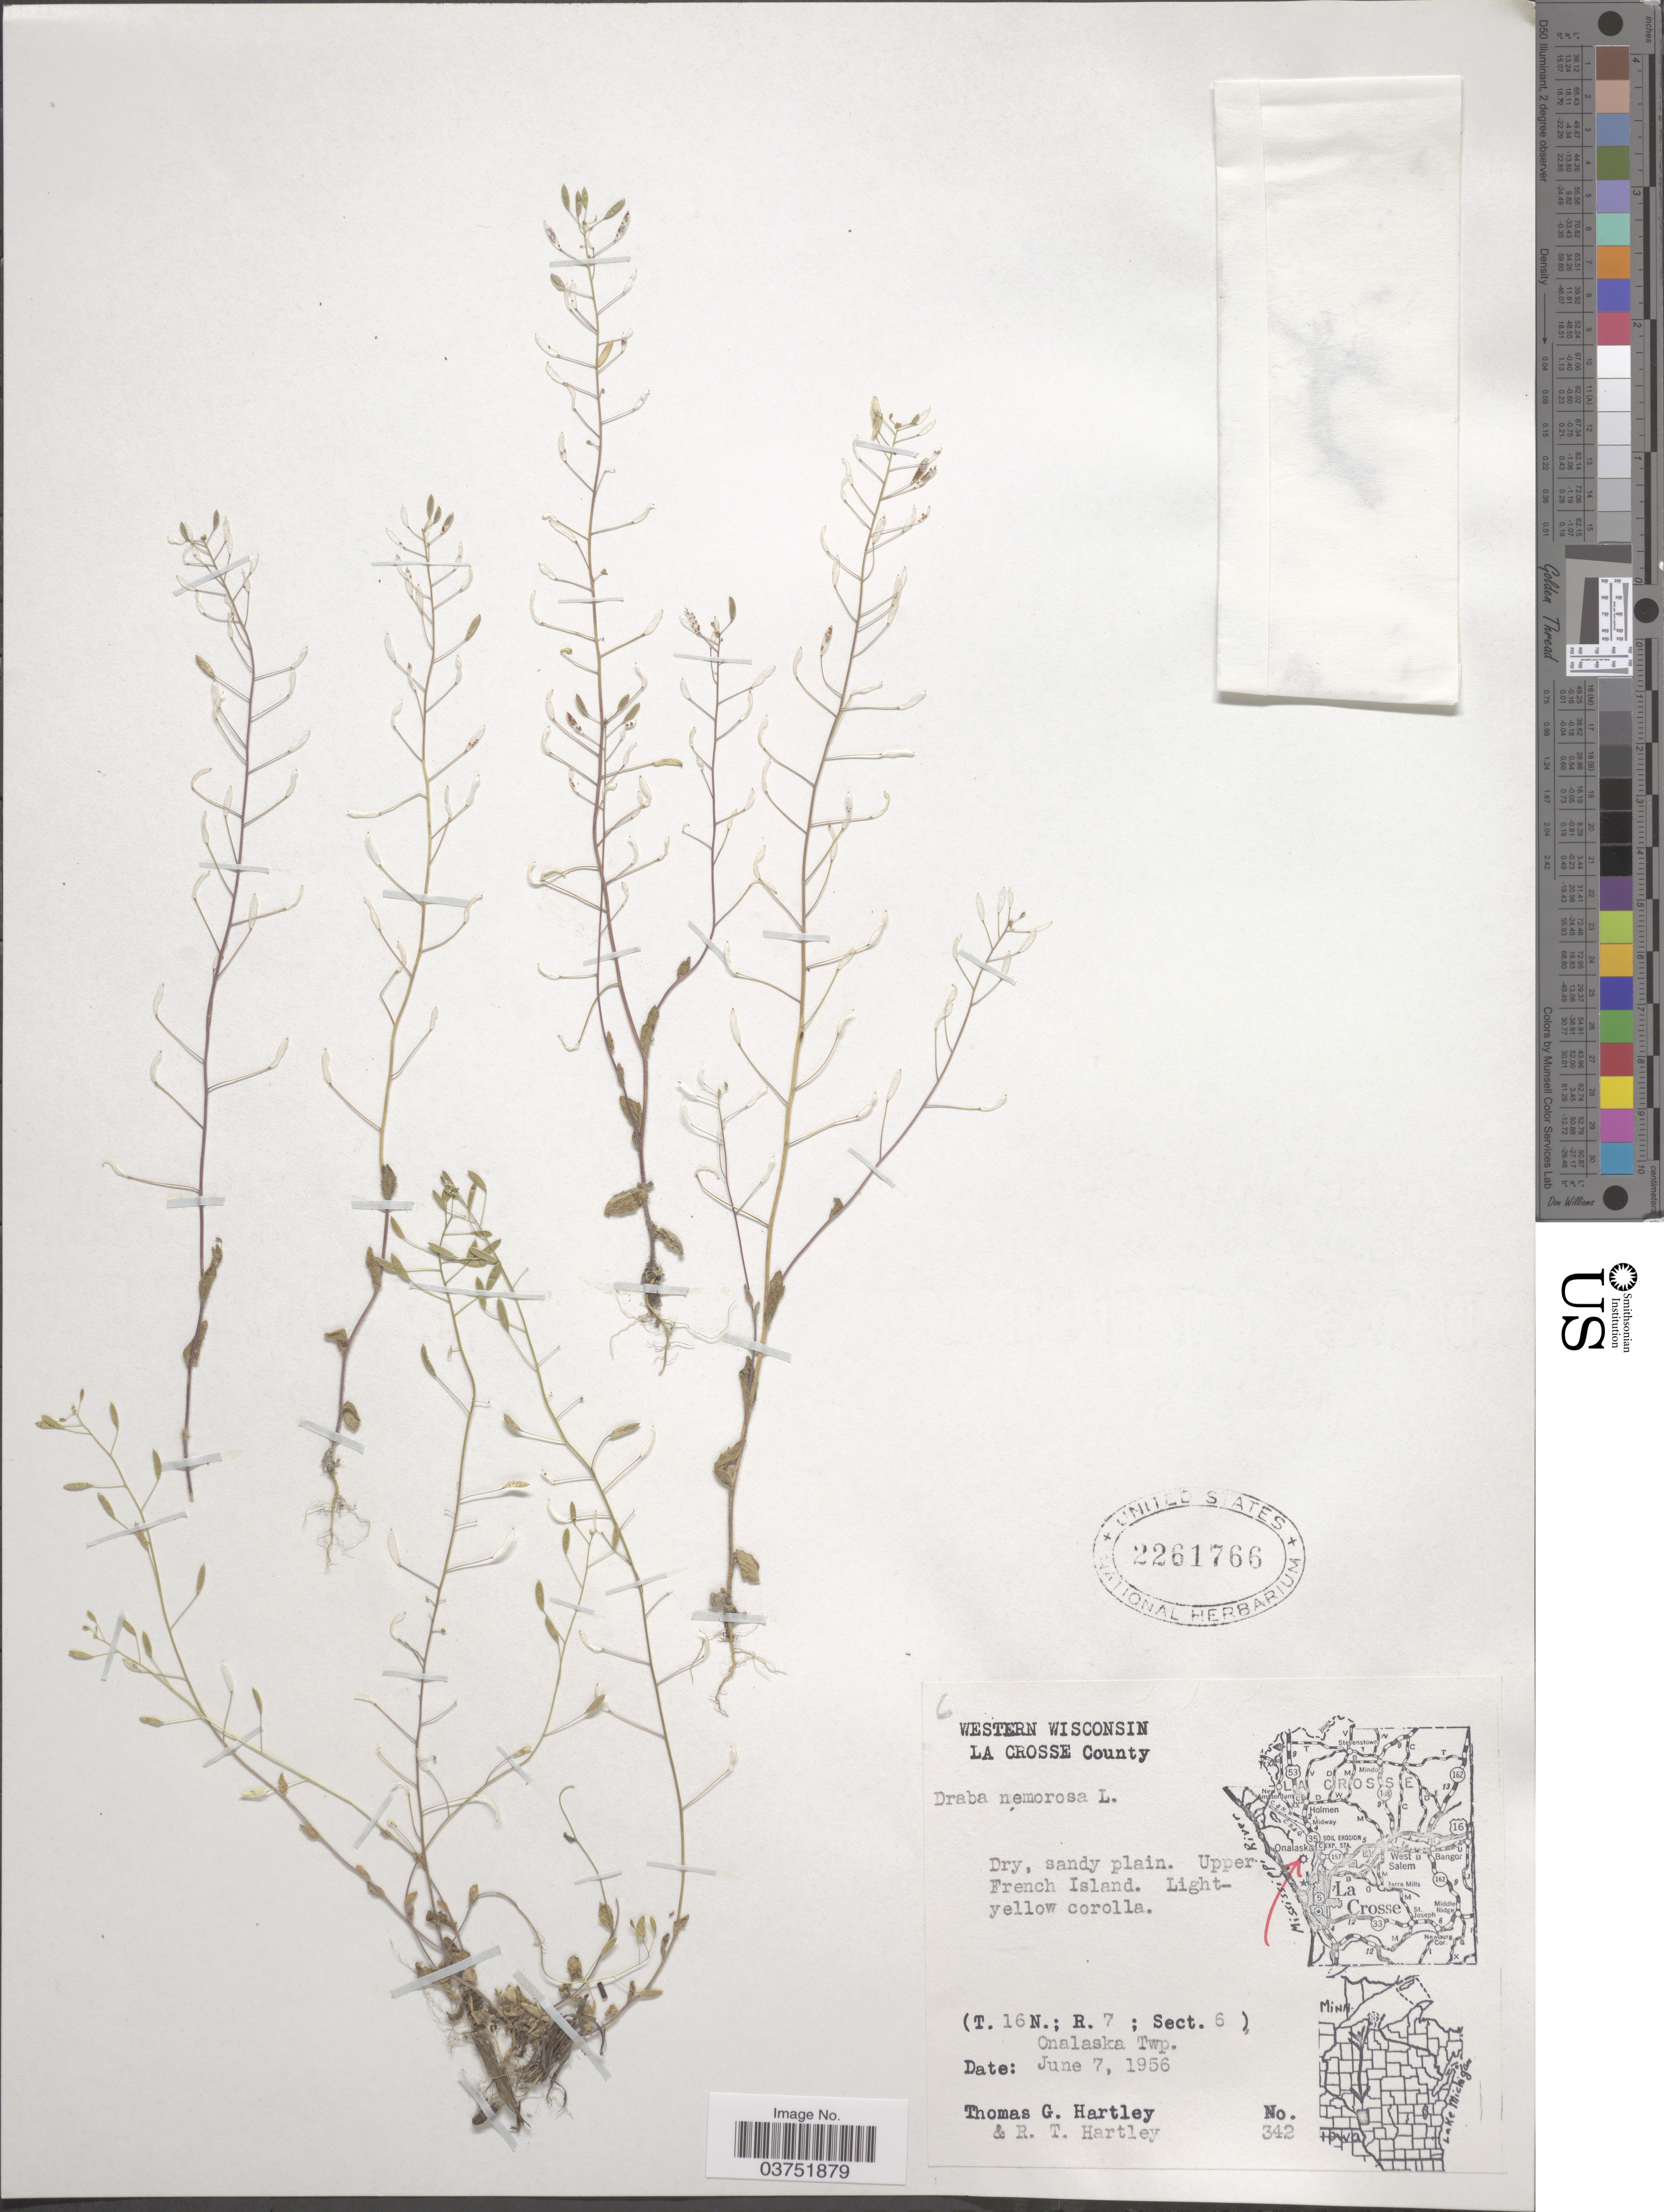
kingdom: Plantae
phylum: Tracheophyta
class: Magnoliopsida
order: Brassicales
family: Brassicaceae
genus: Draba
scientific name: Draba nemorosa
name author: L.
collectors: T. G. Hartley & R. T. Hartley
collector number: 342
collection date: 1956-06-07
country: United States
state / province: Wisconsin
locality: Western Wisconsin. La Crossse County. Upper French Island. (T. 16N.; R.7; Sect. 6), Onalaska Twp.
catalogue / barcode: US 2261766